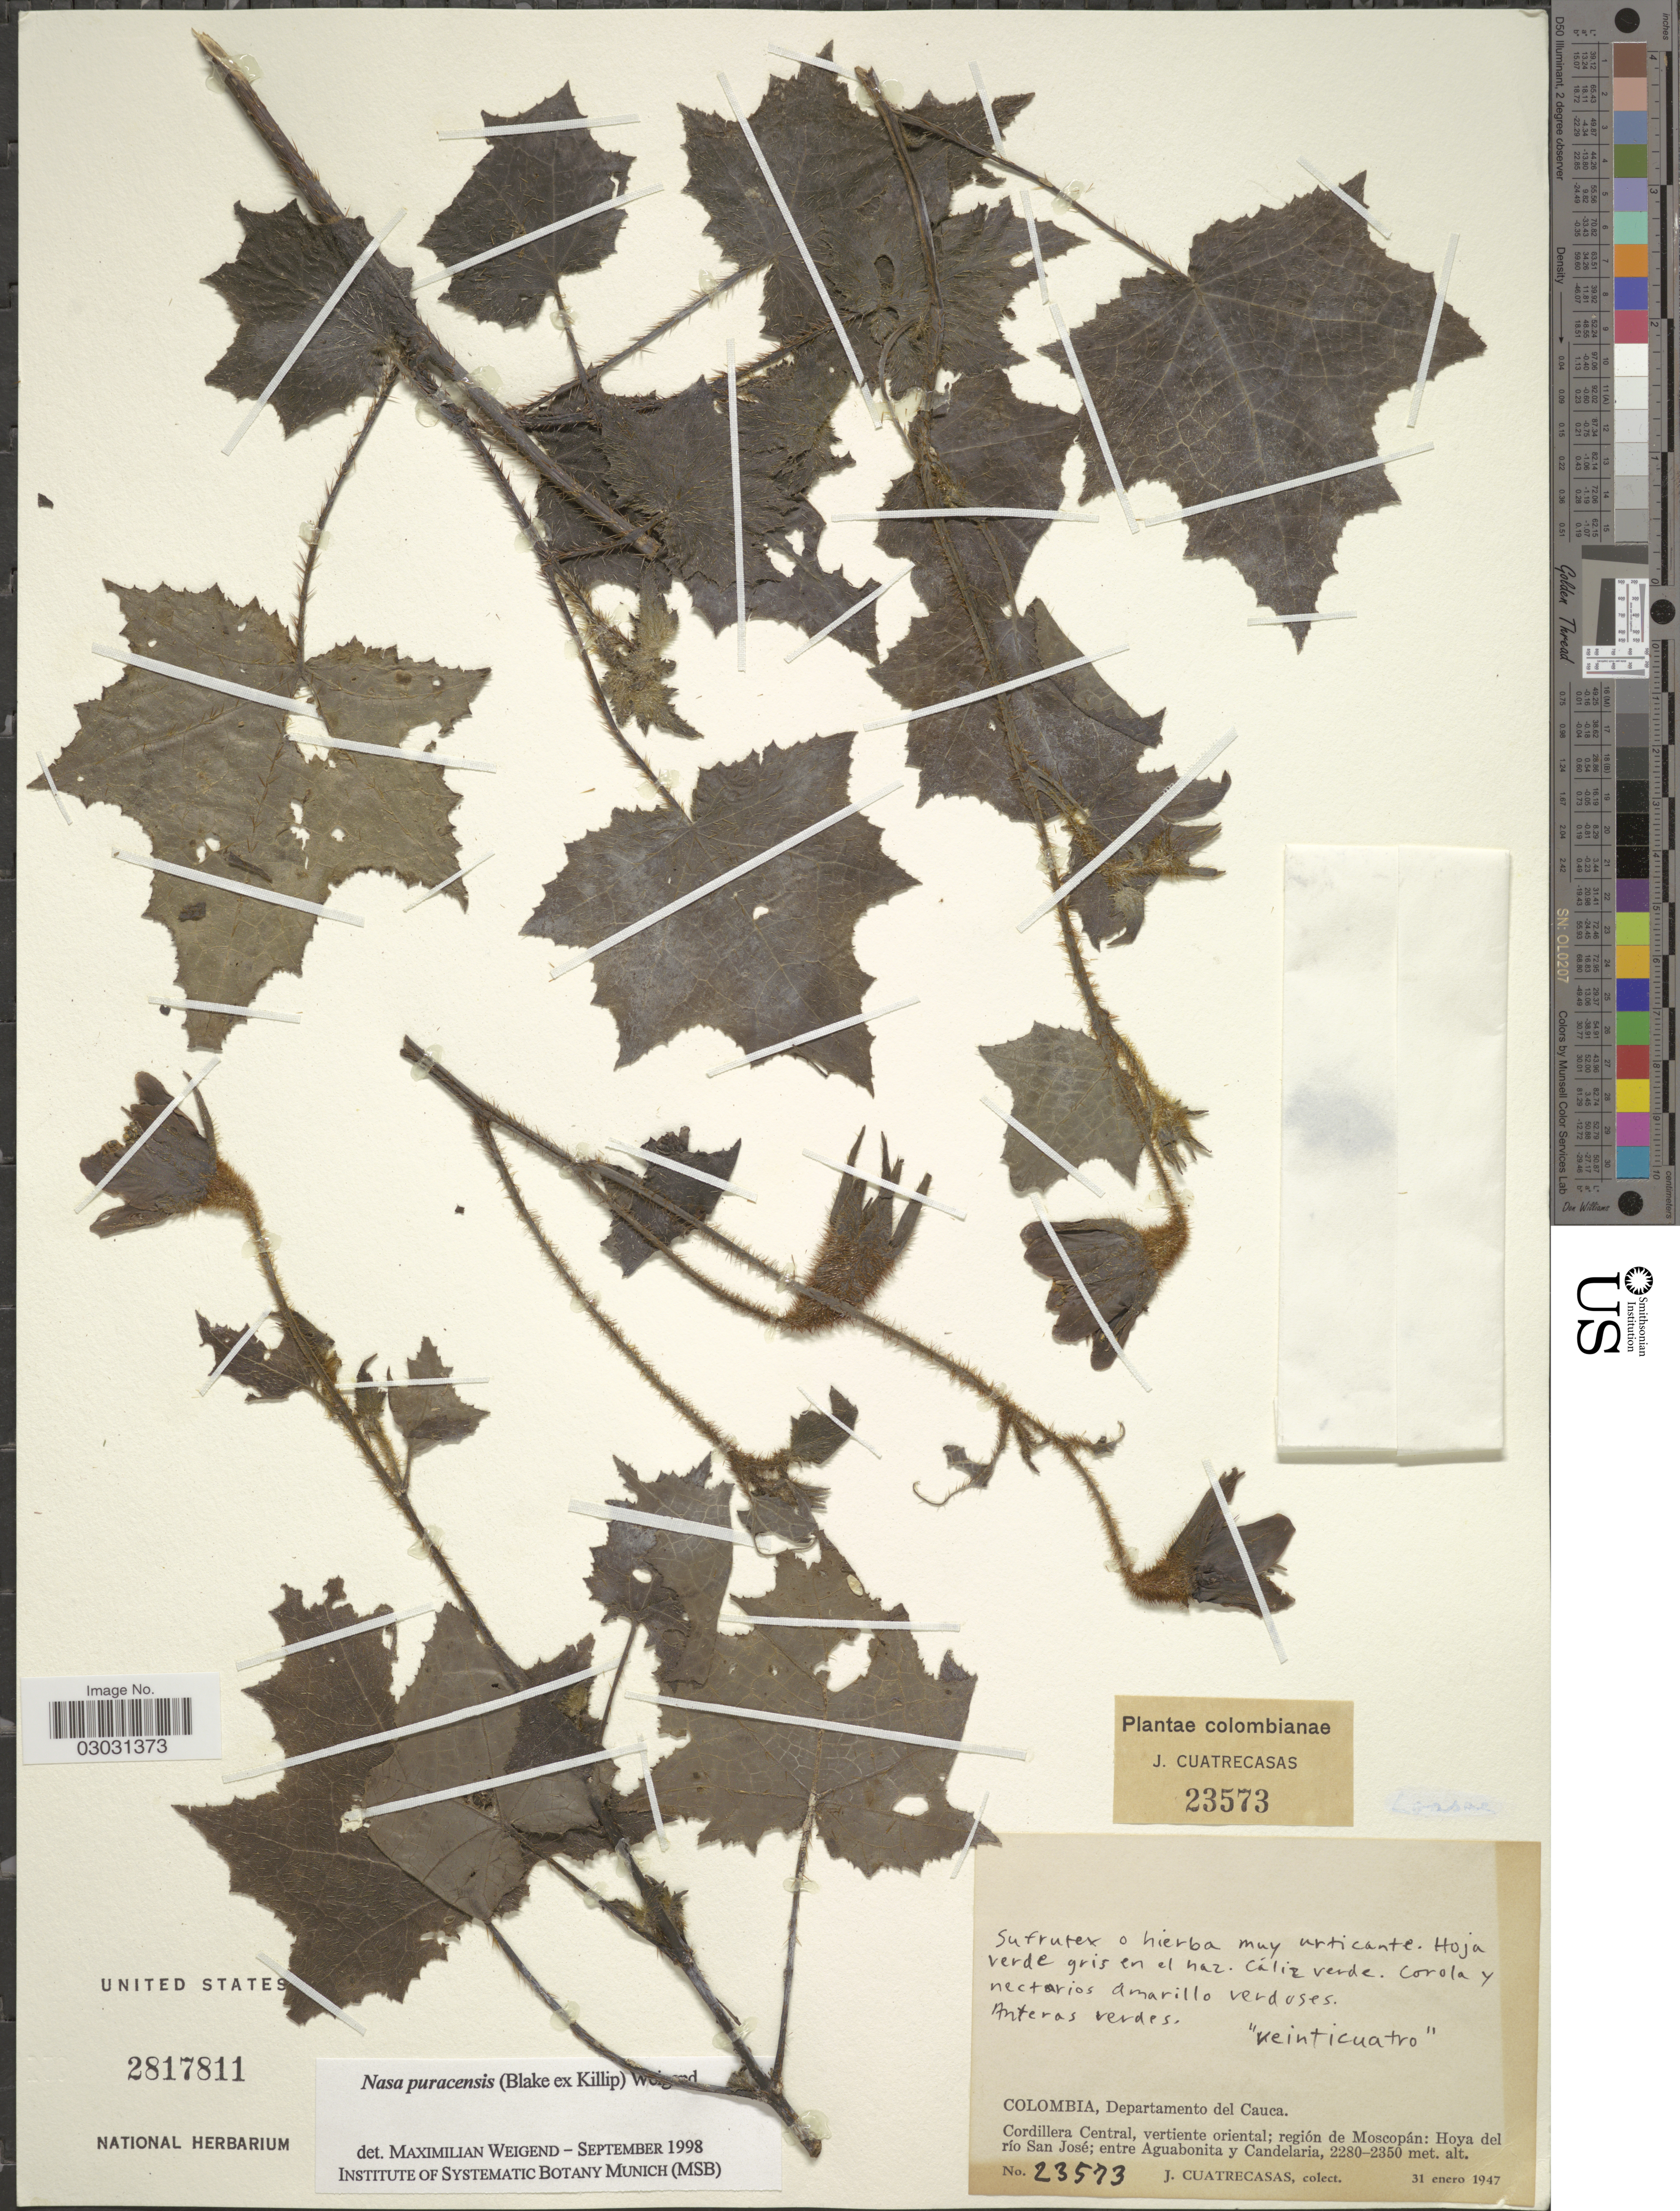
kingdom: Plantae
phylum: Tracheophyta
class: Magnoliopsida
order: Cornales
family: Loasaceae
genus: Nasa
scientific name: Nasa puracensis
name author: (Killip) Weigend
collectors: J. Cuatrecasas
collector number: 23573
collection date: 1947-01-31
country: Colombia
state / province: Cauca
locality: Departamento del Cauca. Cordillera Central, vertiente oriental; región de Moscopán: Hoya del río San José; entre Aguabonita y Candelaria.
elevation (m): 2280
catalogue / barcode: US 2817811